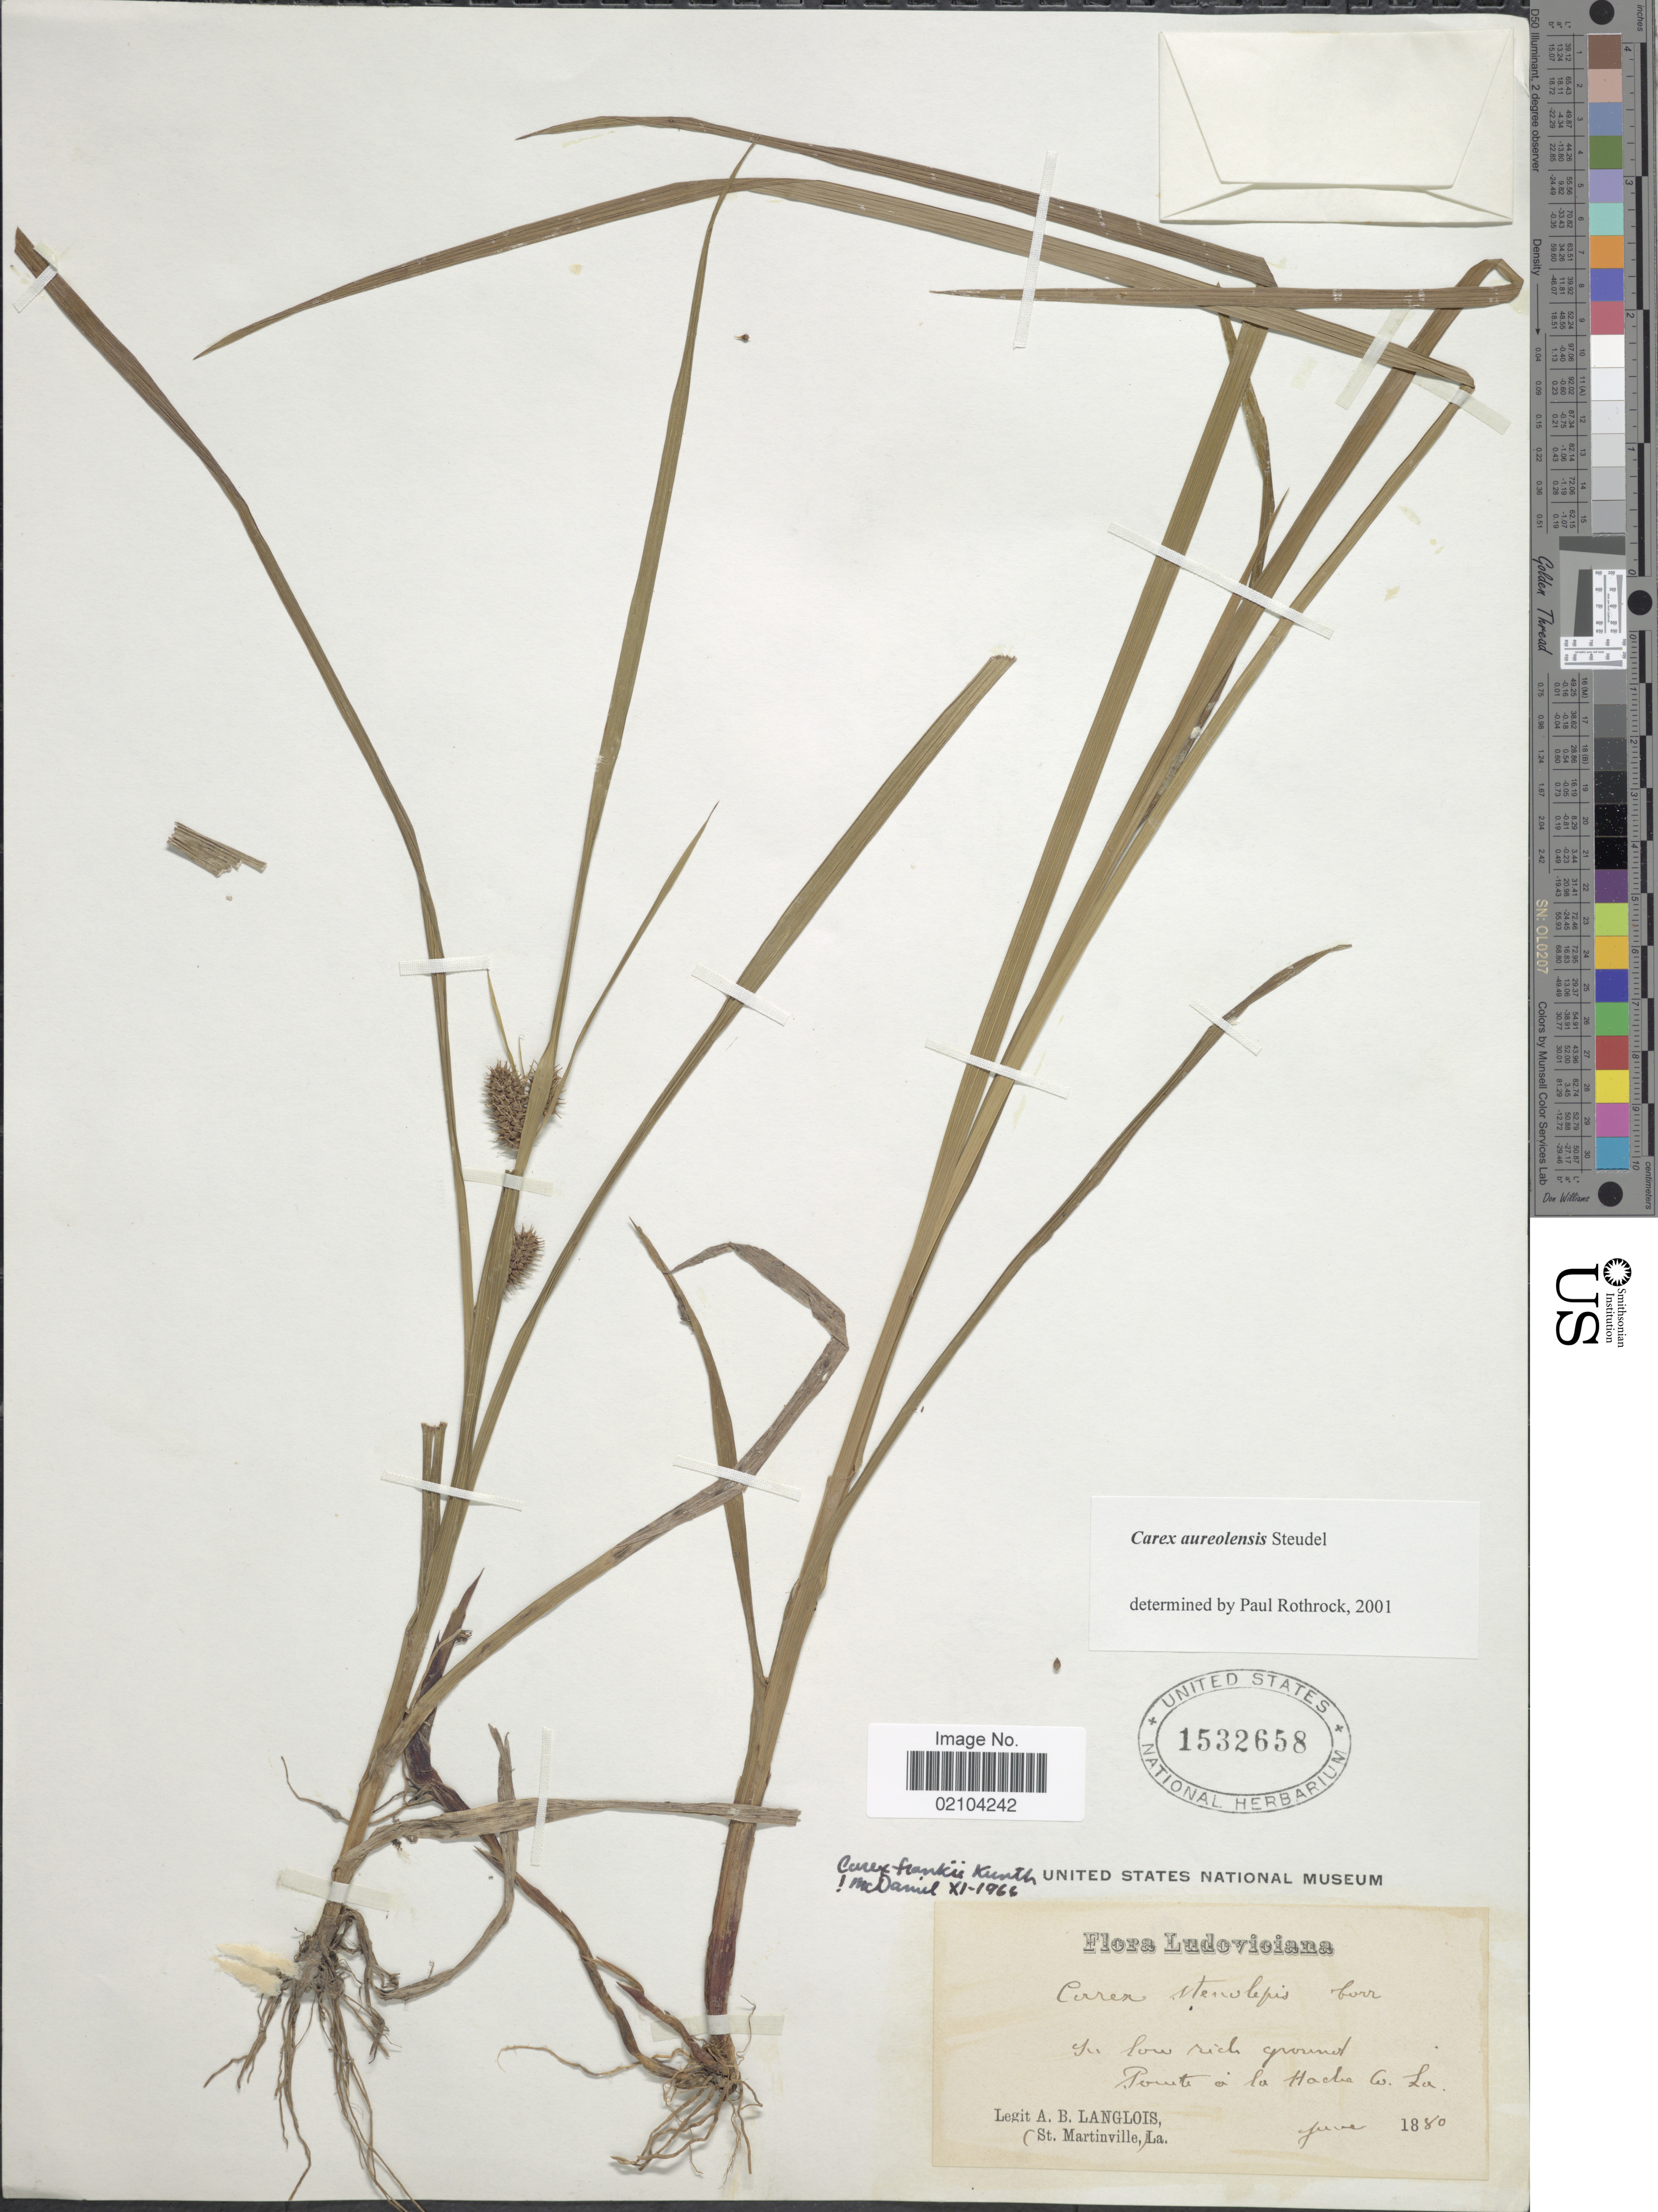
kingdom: Plantae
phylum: Tracheophyta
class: Liliopsida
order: Poales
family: Cyperaceae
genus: Carex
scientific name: Carex aureolensis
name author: Steud.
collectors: A. Langlois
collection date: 1880-06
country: United States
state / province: Louisiana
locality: In low rich ground, Pointe à la Hache Co.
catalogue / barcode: US 1532658